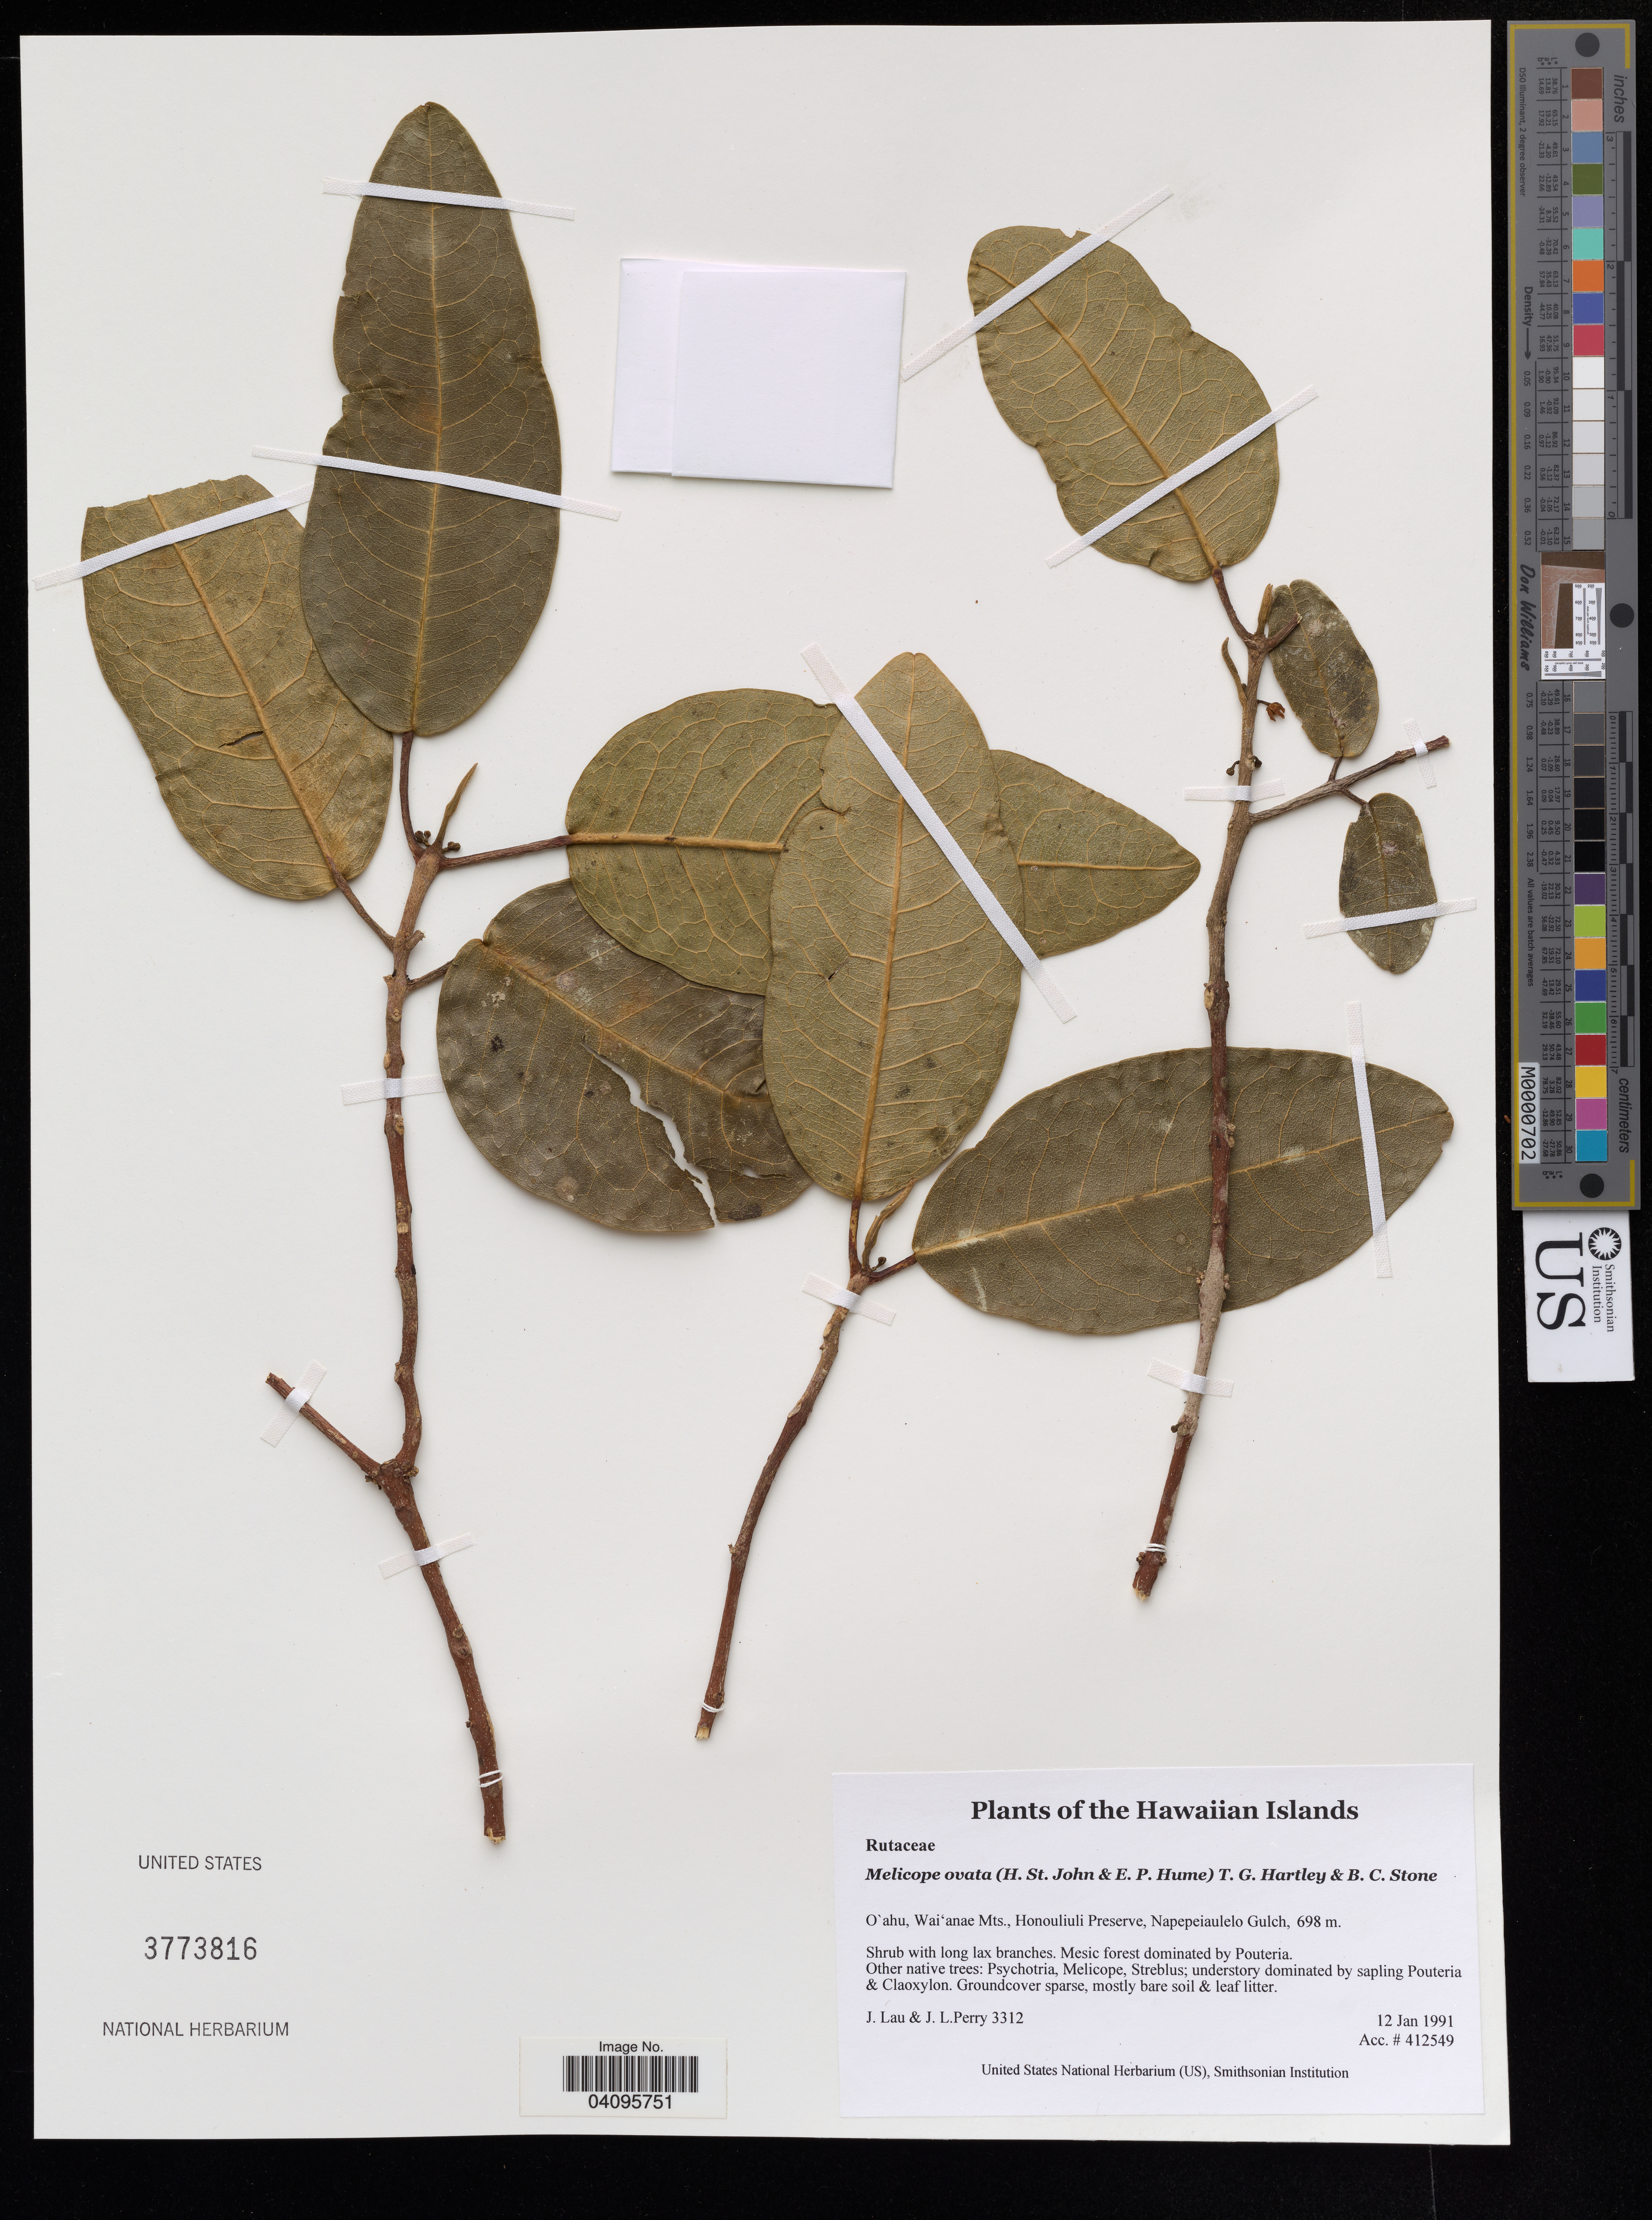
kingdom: Plantae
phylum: Tracheophyta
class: Magnoliopsida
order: Sapindales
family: Rutaceae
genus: Melicope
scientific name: Melicope ovata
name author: (H. St. John & E.P. Hume) T.G. Hartley & B.C. Stone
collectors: J. Lau & J. L. Perry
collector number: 3312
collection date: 1991-01-12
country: United States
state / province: Hawaii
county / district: Honolulu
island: Oahu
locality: Wai'anae Mts., Honouliuli Preserve, Napepeiaulelo Gulch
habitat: Mesic forest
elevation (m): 698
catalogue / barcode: US 3773816